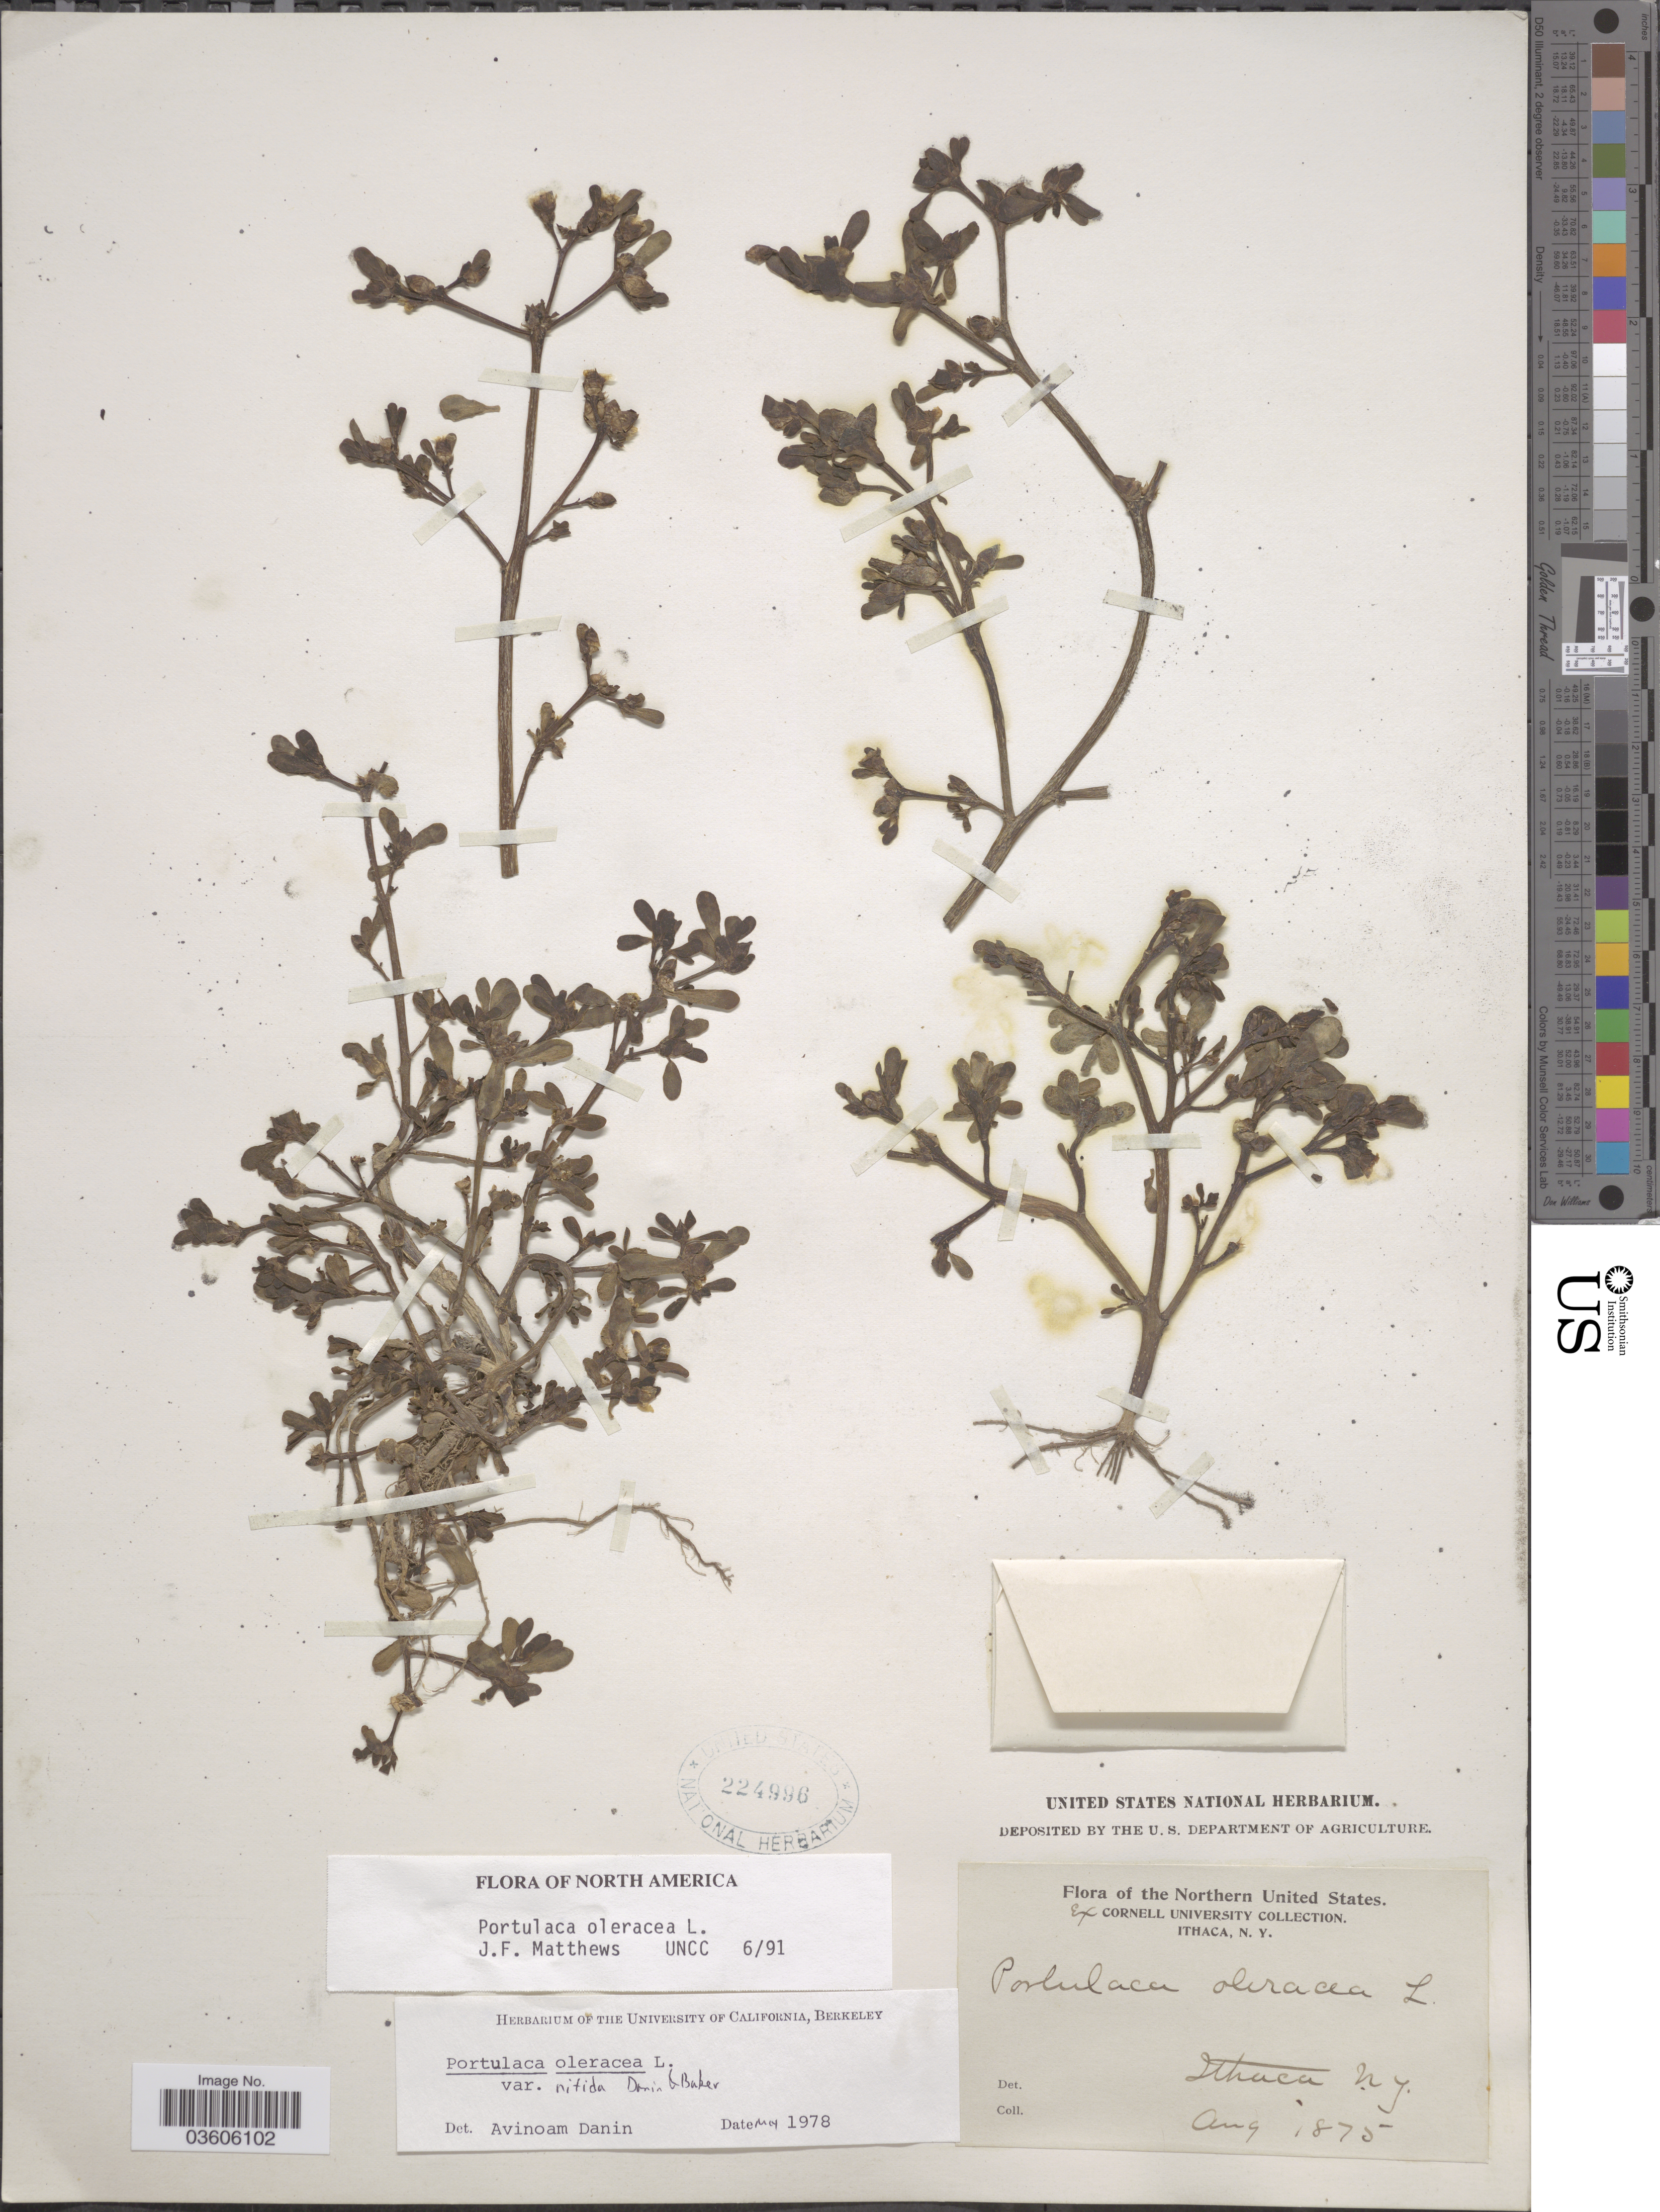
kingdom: Plantae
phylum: Tracheophyta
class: Magnoliopsida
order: Caryophyllales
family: Portulacaceae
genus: Portulaca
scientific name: Portulaca oleracea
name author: L.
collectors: Cornell University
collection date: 1875-08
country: United States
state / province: New York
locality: Northern United States. Ithaca.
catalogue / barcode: US 224996